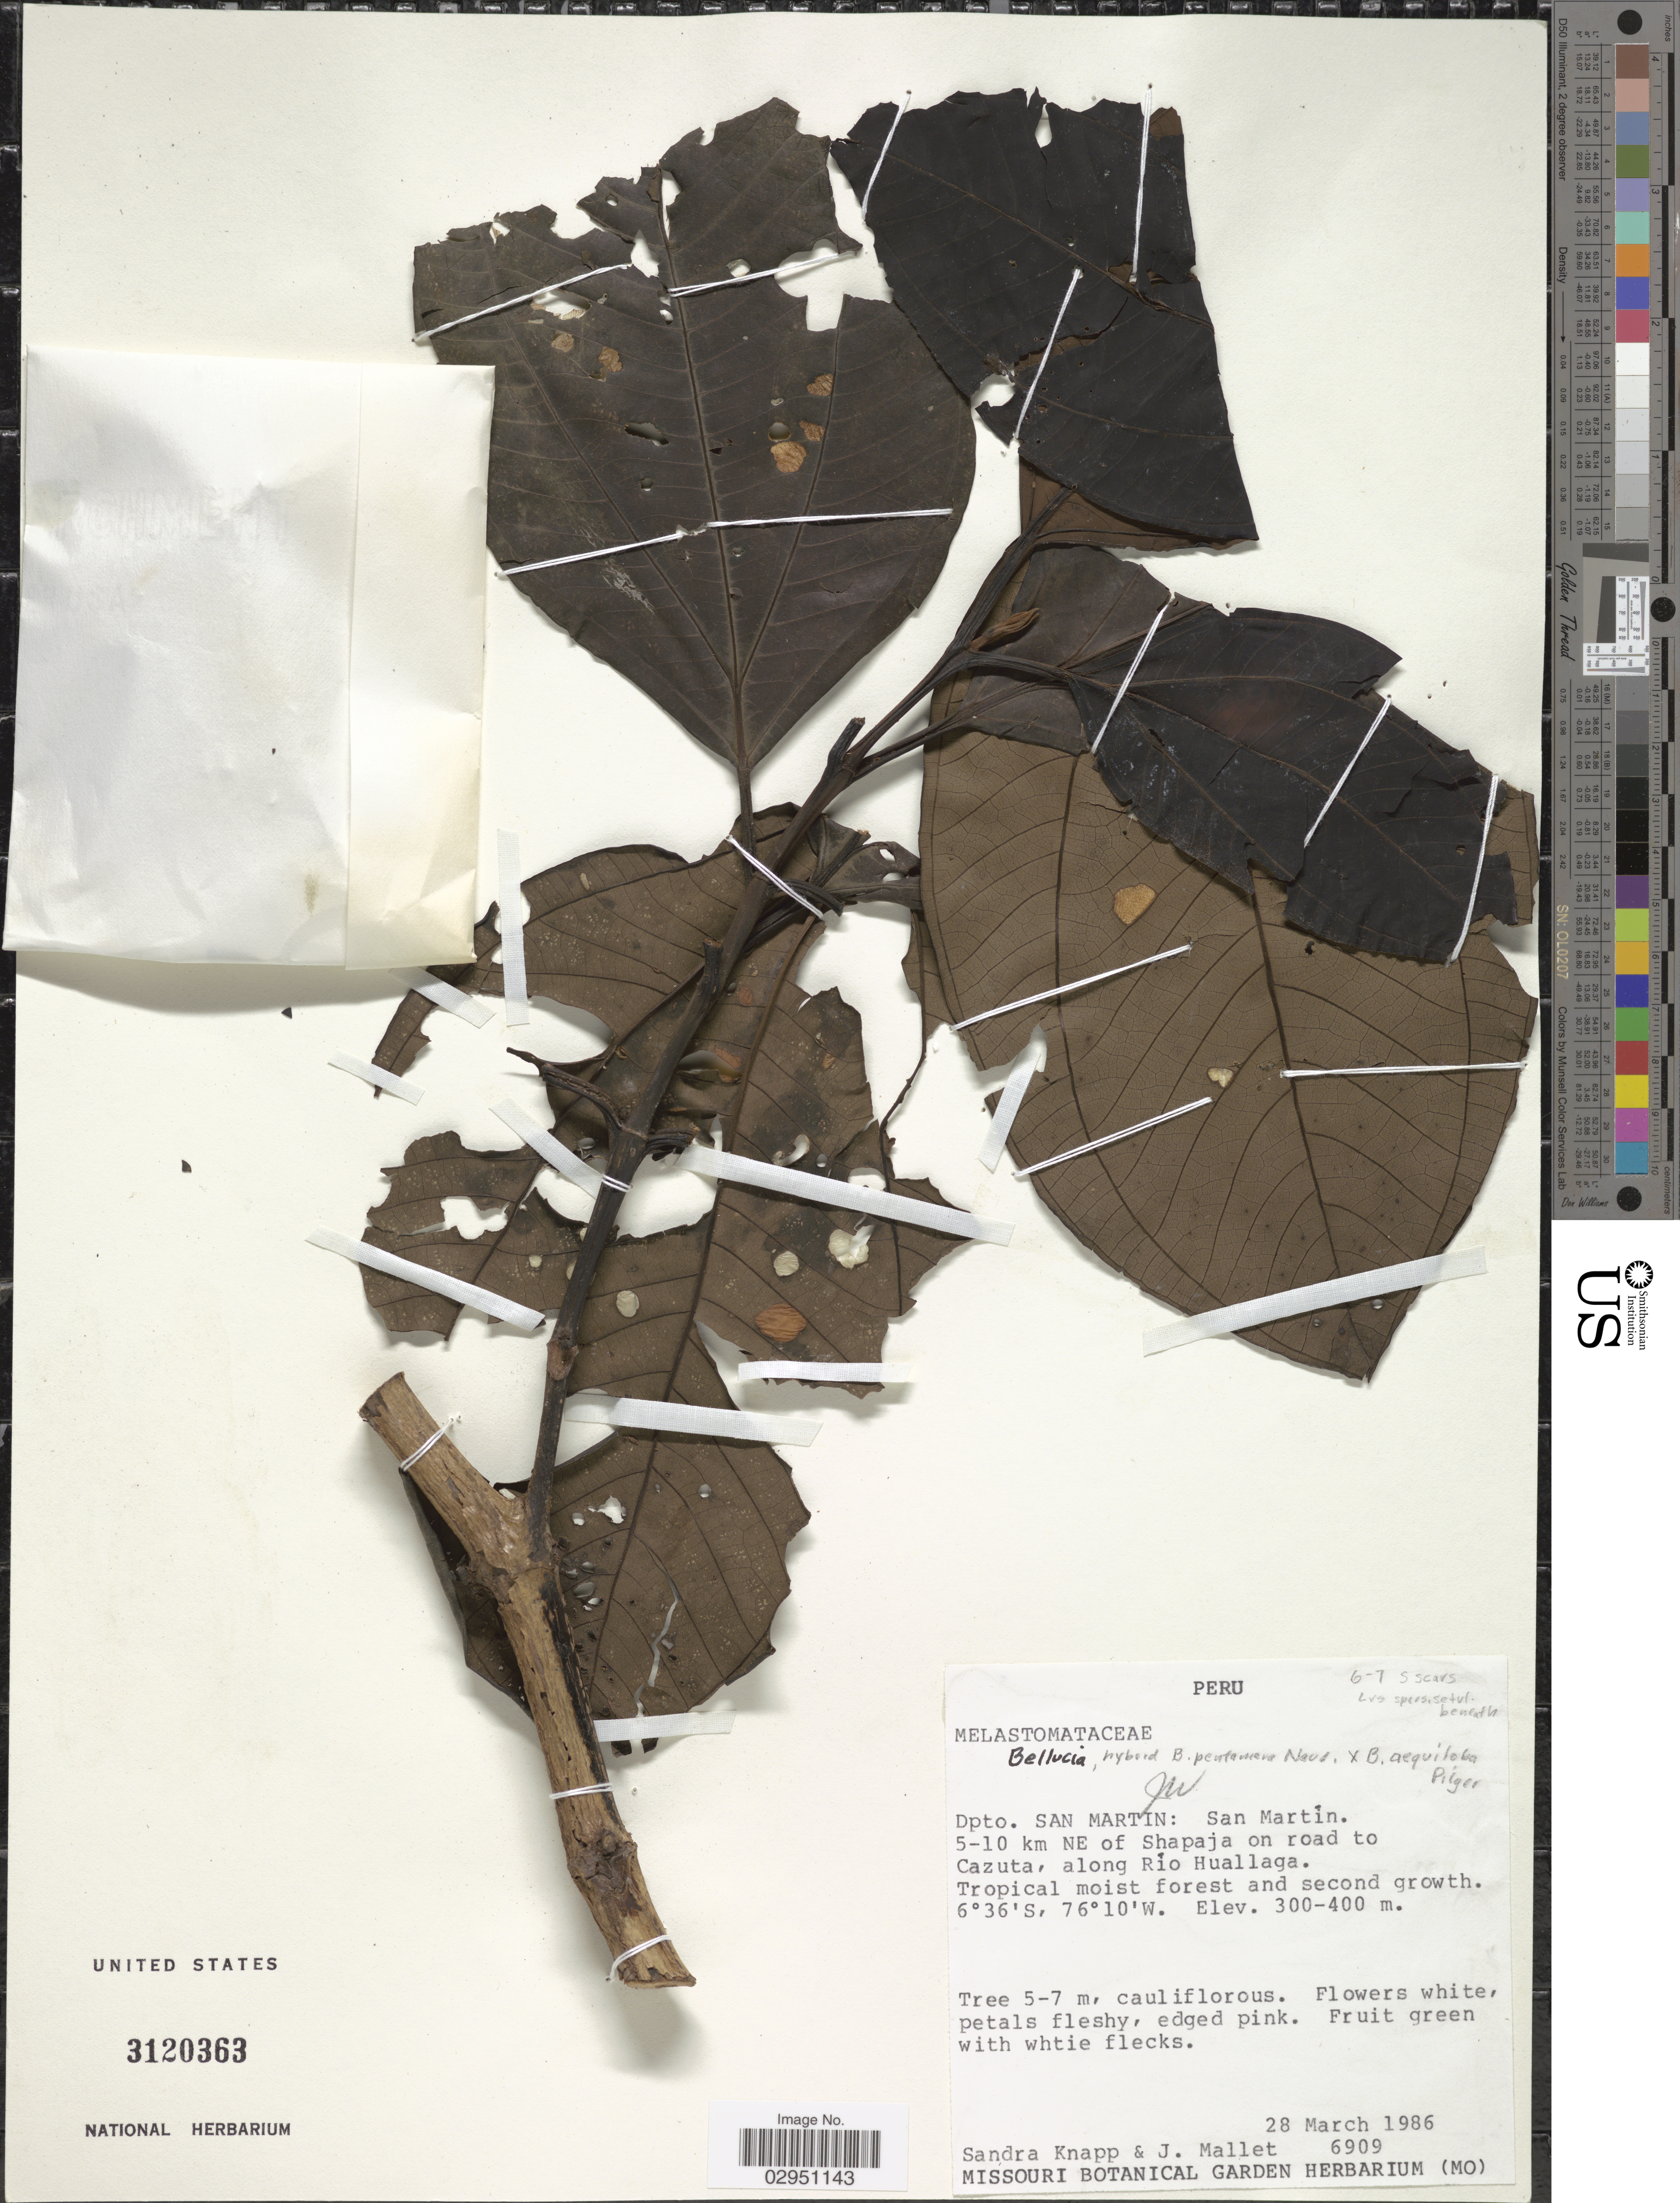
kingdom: Plantae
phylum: Tracheophyta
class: Magnoliopsida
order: Myrtales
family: Melastomataceae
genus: Bellucia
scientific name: Bellucia sp.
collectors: S. Knapp & J. Mallett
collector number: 6909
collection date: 1986-03-28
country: Peru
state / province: San Martín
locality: Dpto. San Martin: San Martín. 5-10 km NE of Shapaja on road to Cazuta, along Río Huallaga.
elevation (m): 300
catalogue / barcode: US 3120363